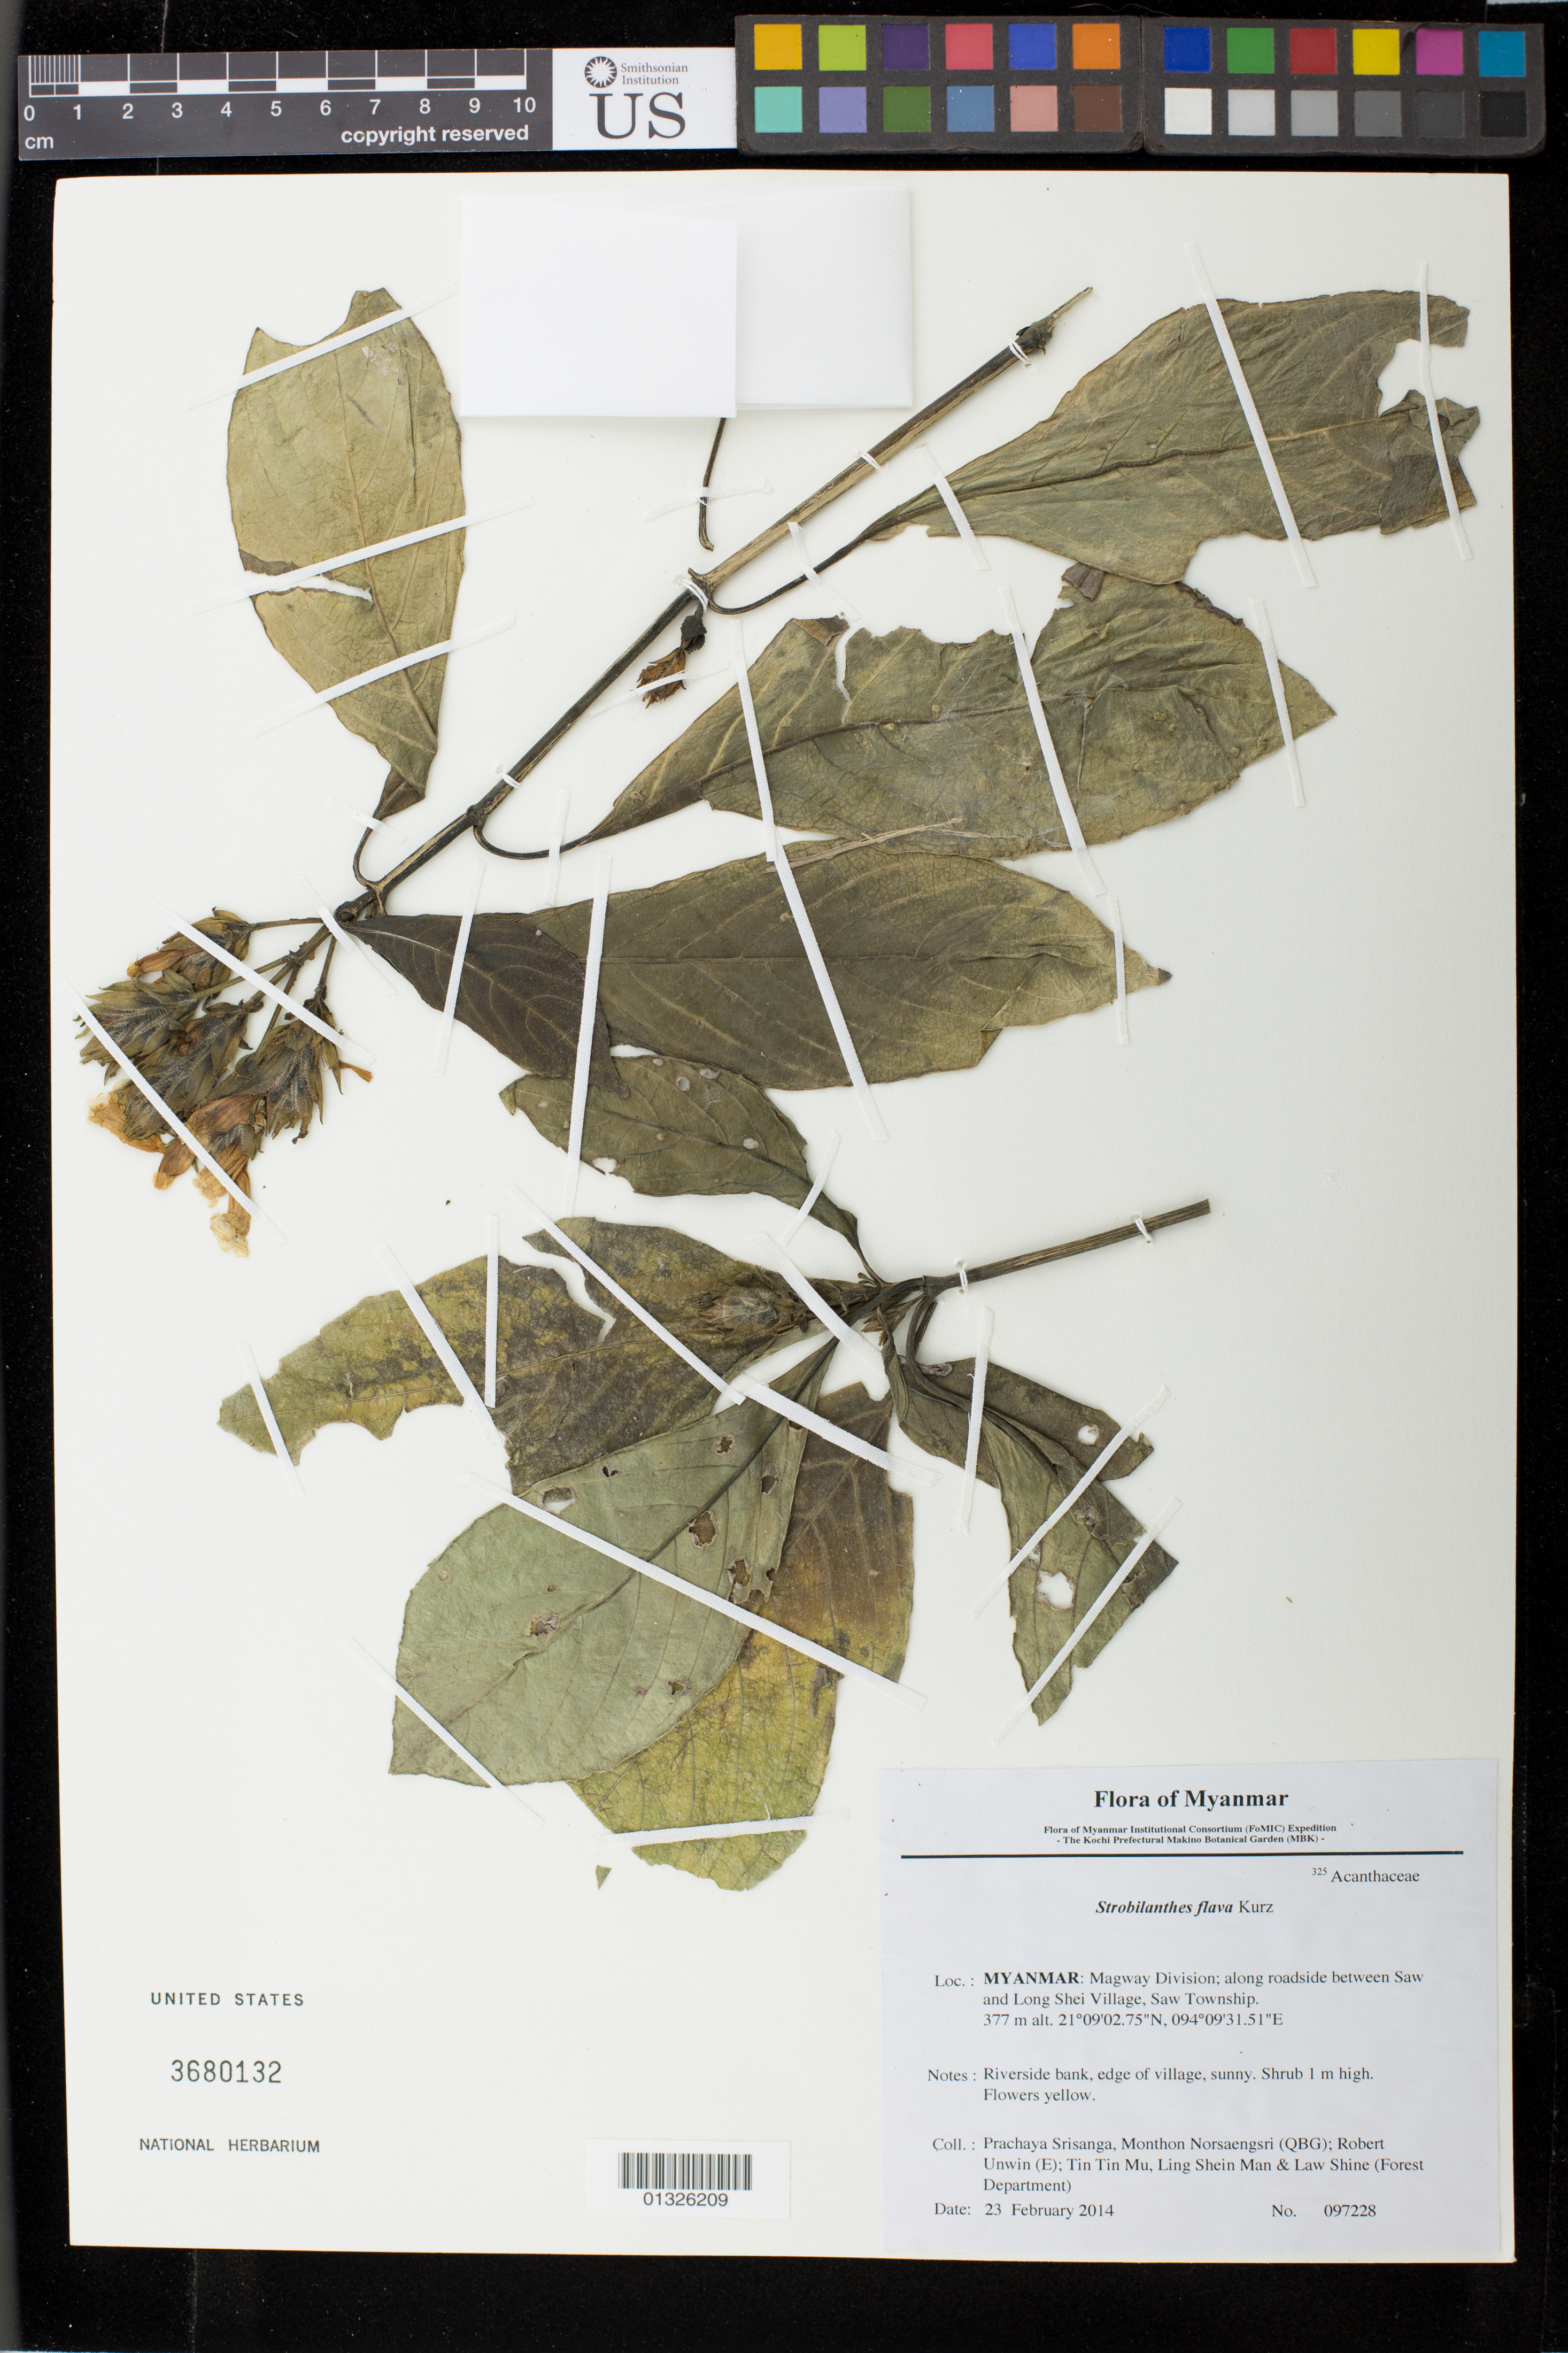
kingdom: Plantae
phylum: Tracheophyta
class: Magnoliopsida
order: Lamiales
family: Acanthaceae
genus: Strobilanthes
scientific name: Strobilanthes flava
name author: J.R.I. Wood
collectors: P. Srisanga, M. Norsaengsri, R. Unwin, Tin Tin Mu, Ling Shein Man & L. Shine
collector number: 97228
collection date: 2014-02-23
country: Myanmar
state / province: Chin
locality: Along roadside between Saw and Long Shei Village, Saw Township.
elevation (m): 377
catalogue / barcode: US 3680132